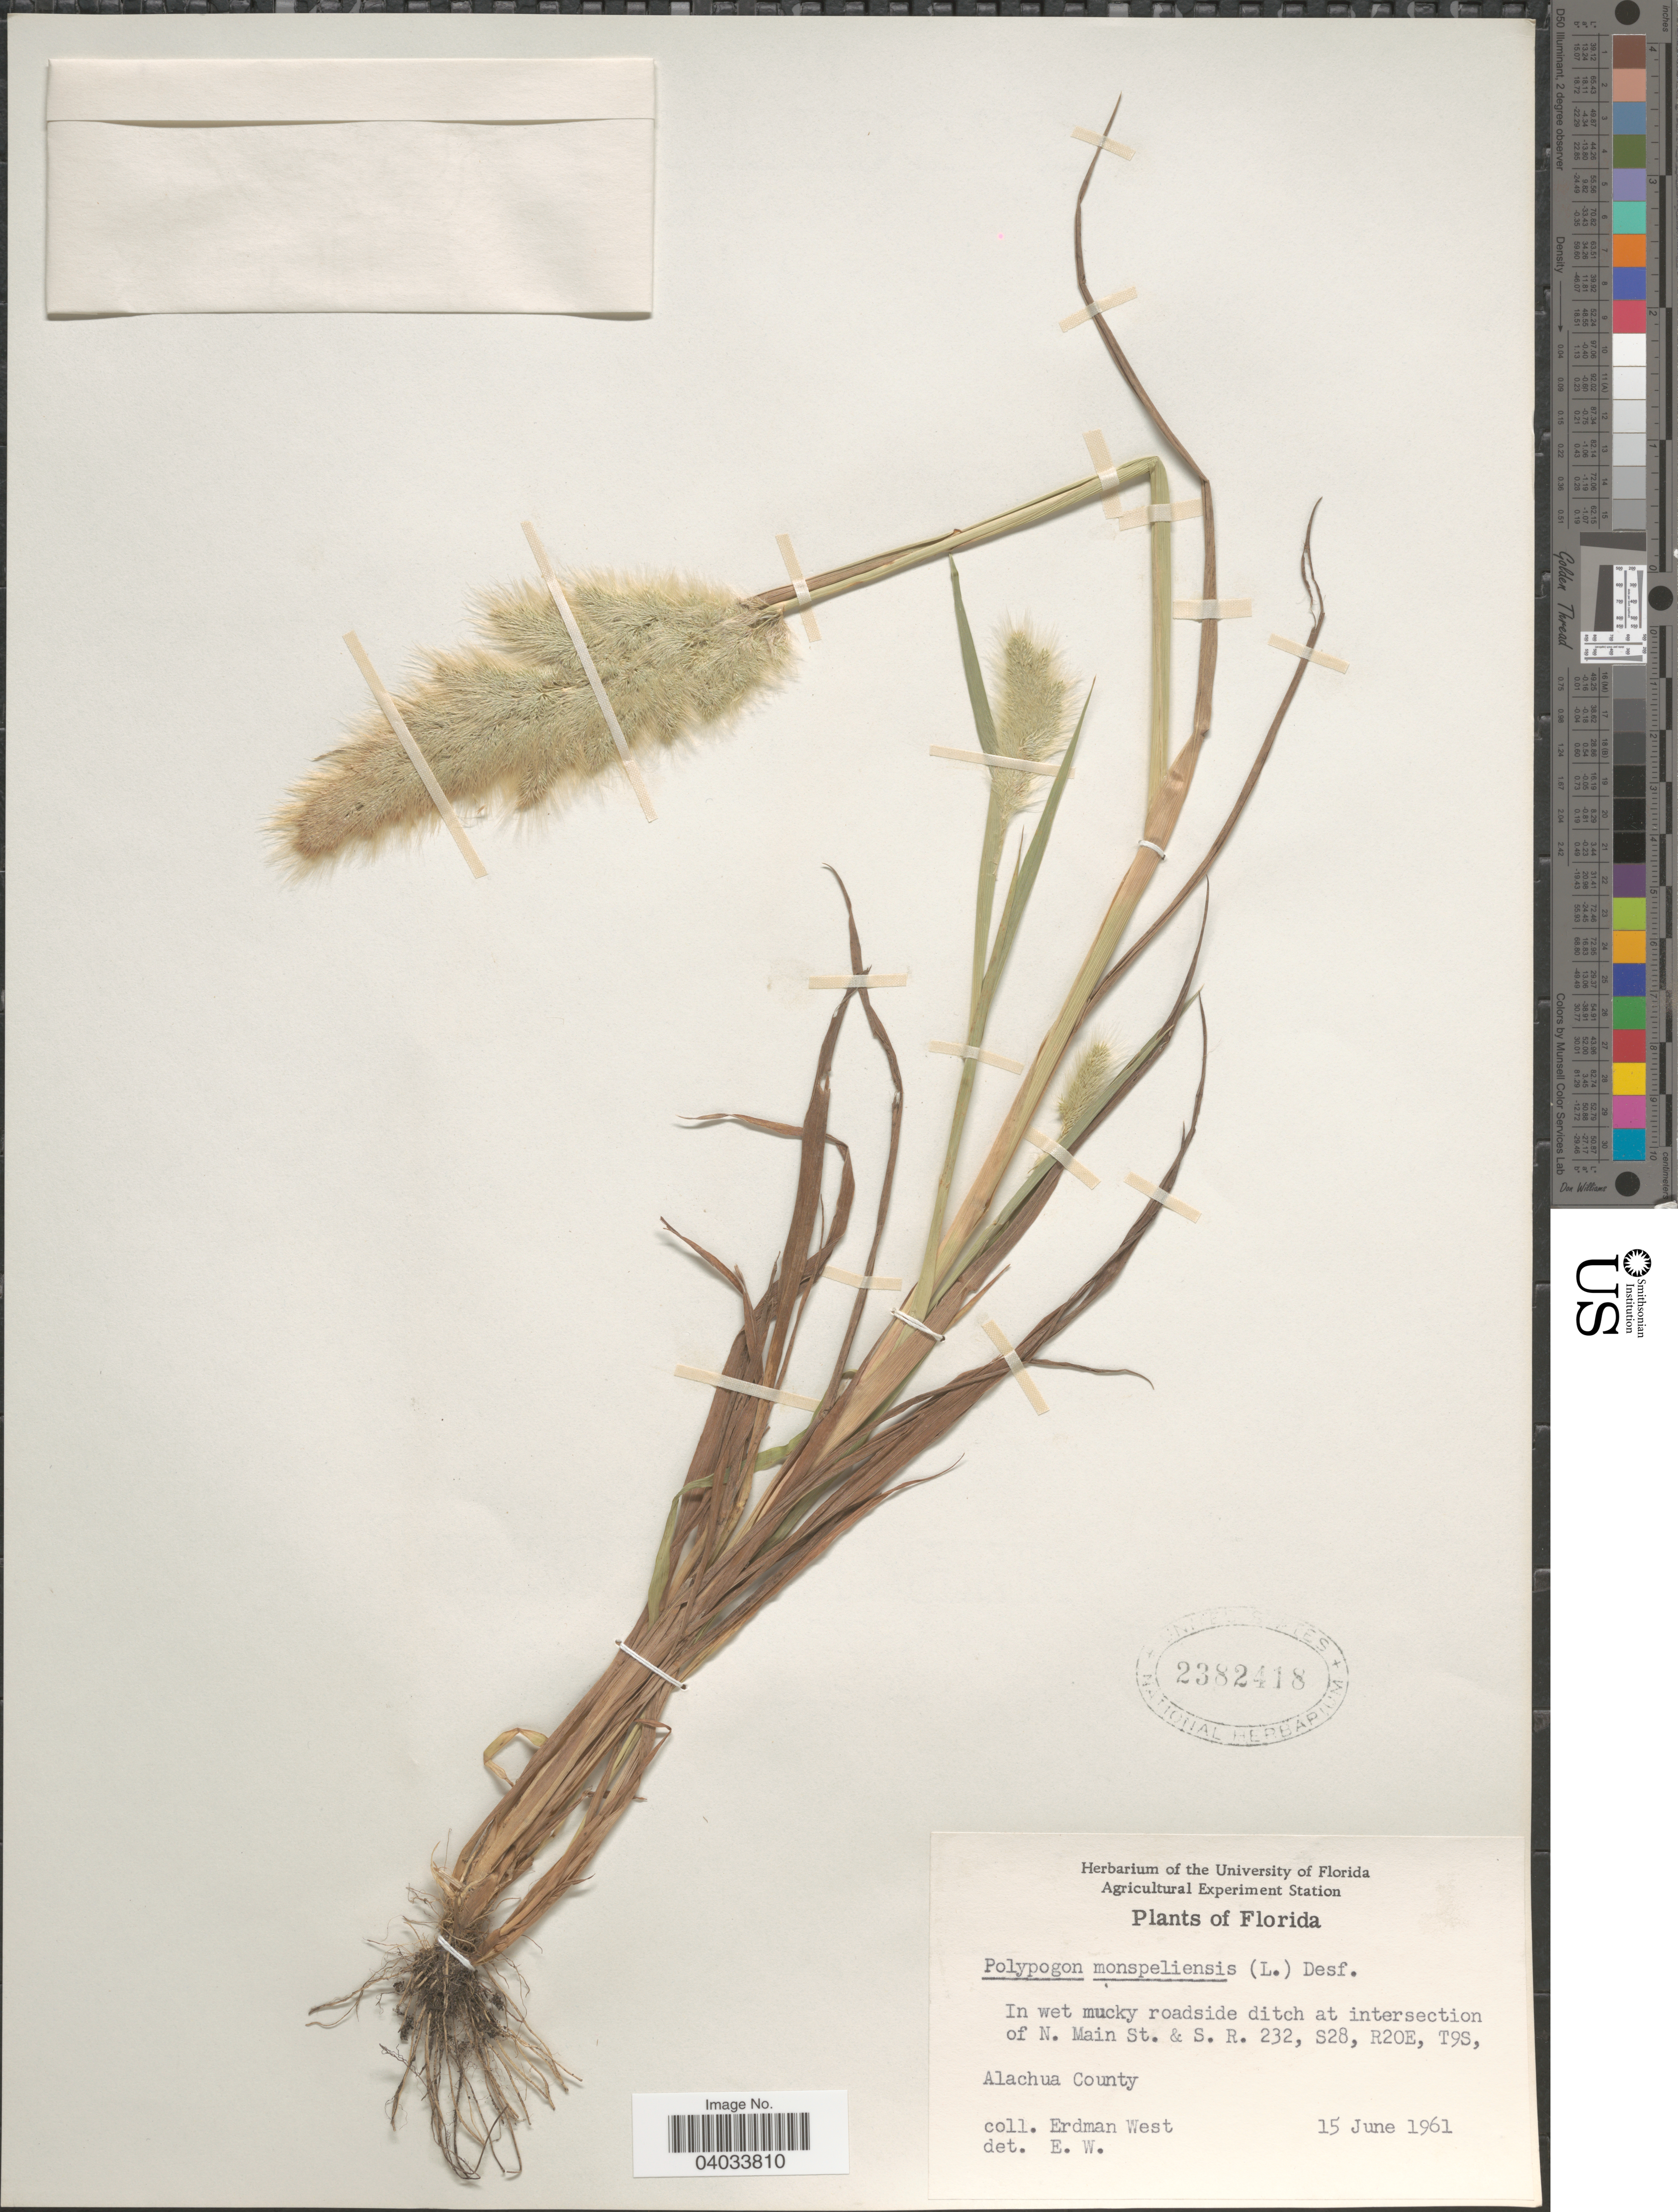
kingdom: Plantae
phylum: Tracheophyta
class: Liliopsida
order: Poales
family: Poaceae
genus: Polypogon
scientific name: Polypogon monspeliensis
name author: (L.) Desf.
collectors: E. West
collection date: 1961-06-15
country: United States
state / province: Florida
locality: In wet mucky roadside ditch at intersection of N. Main St. & S. R. 232, S28, R20E, T9S, Alachua County.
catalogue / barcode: US 2382418